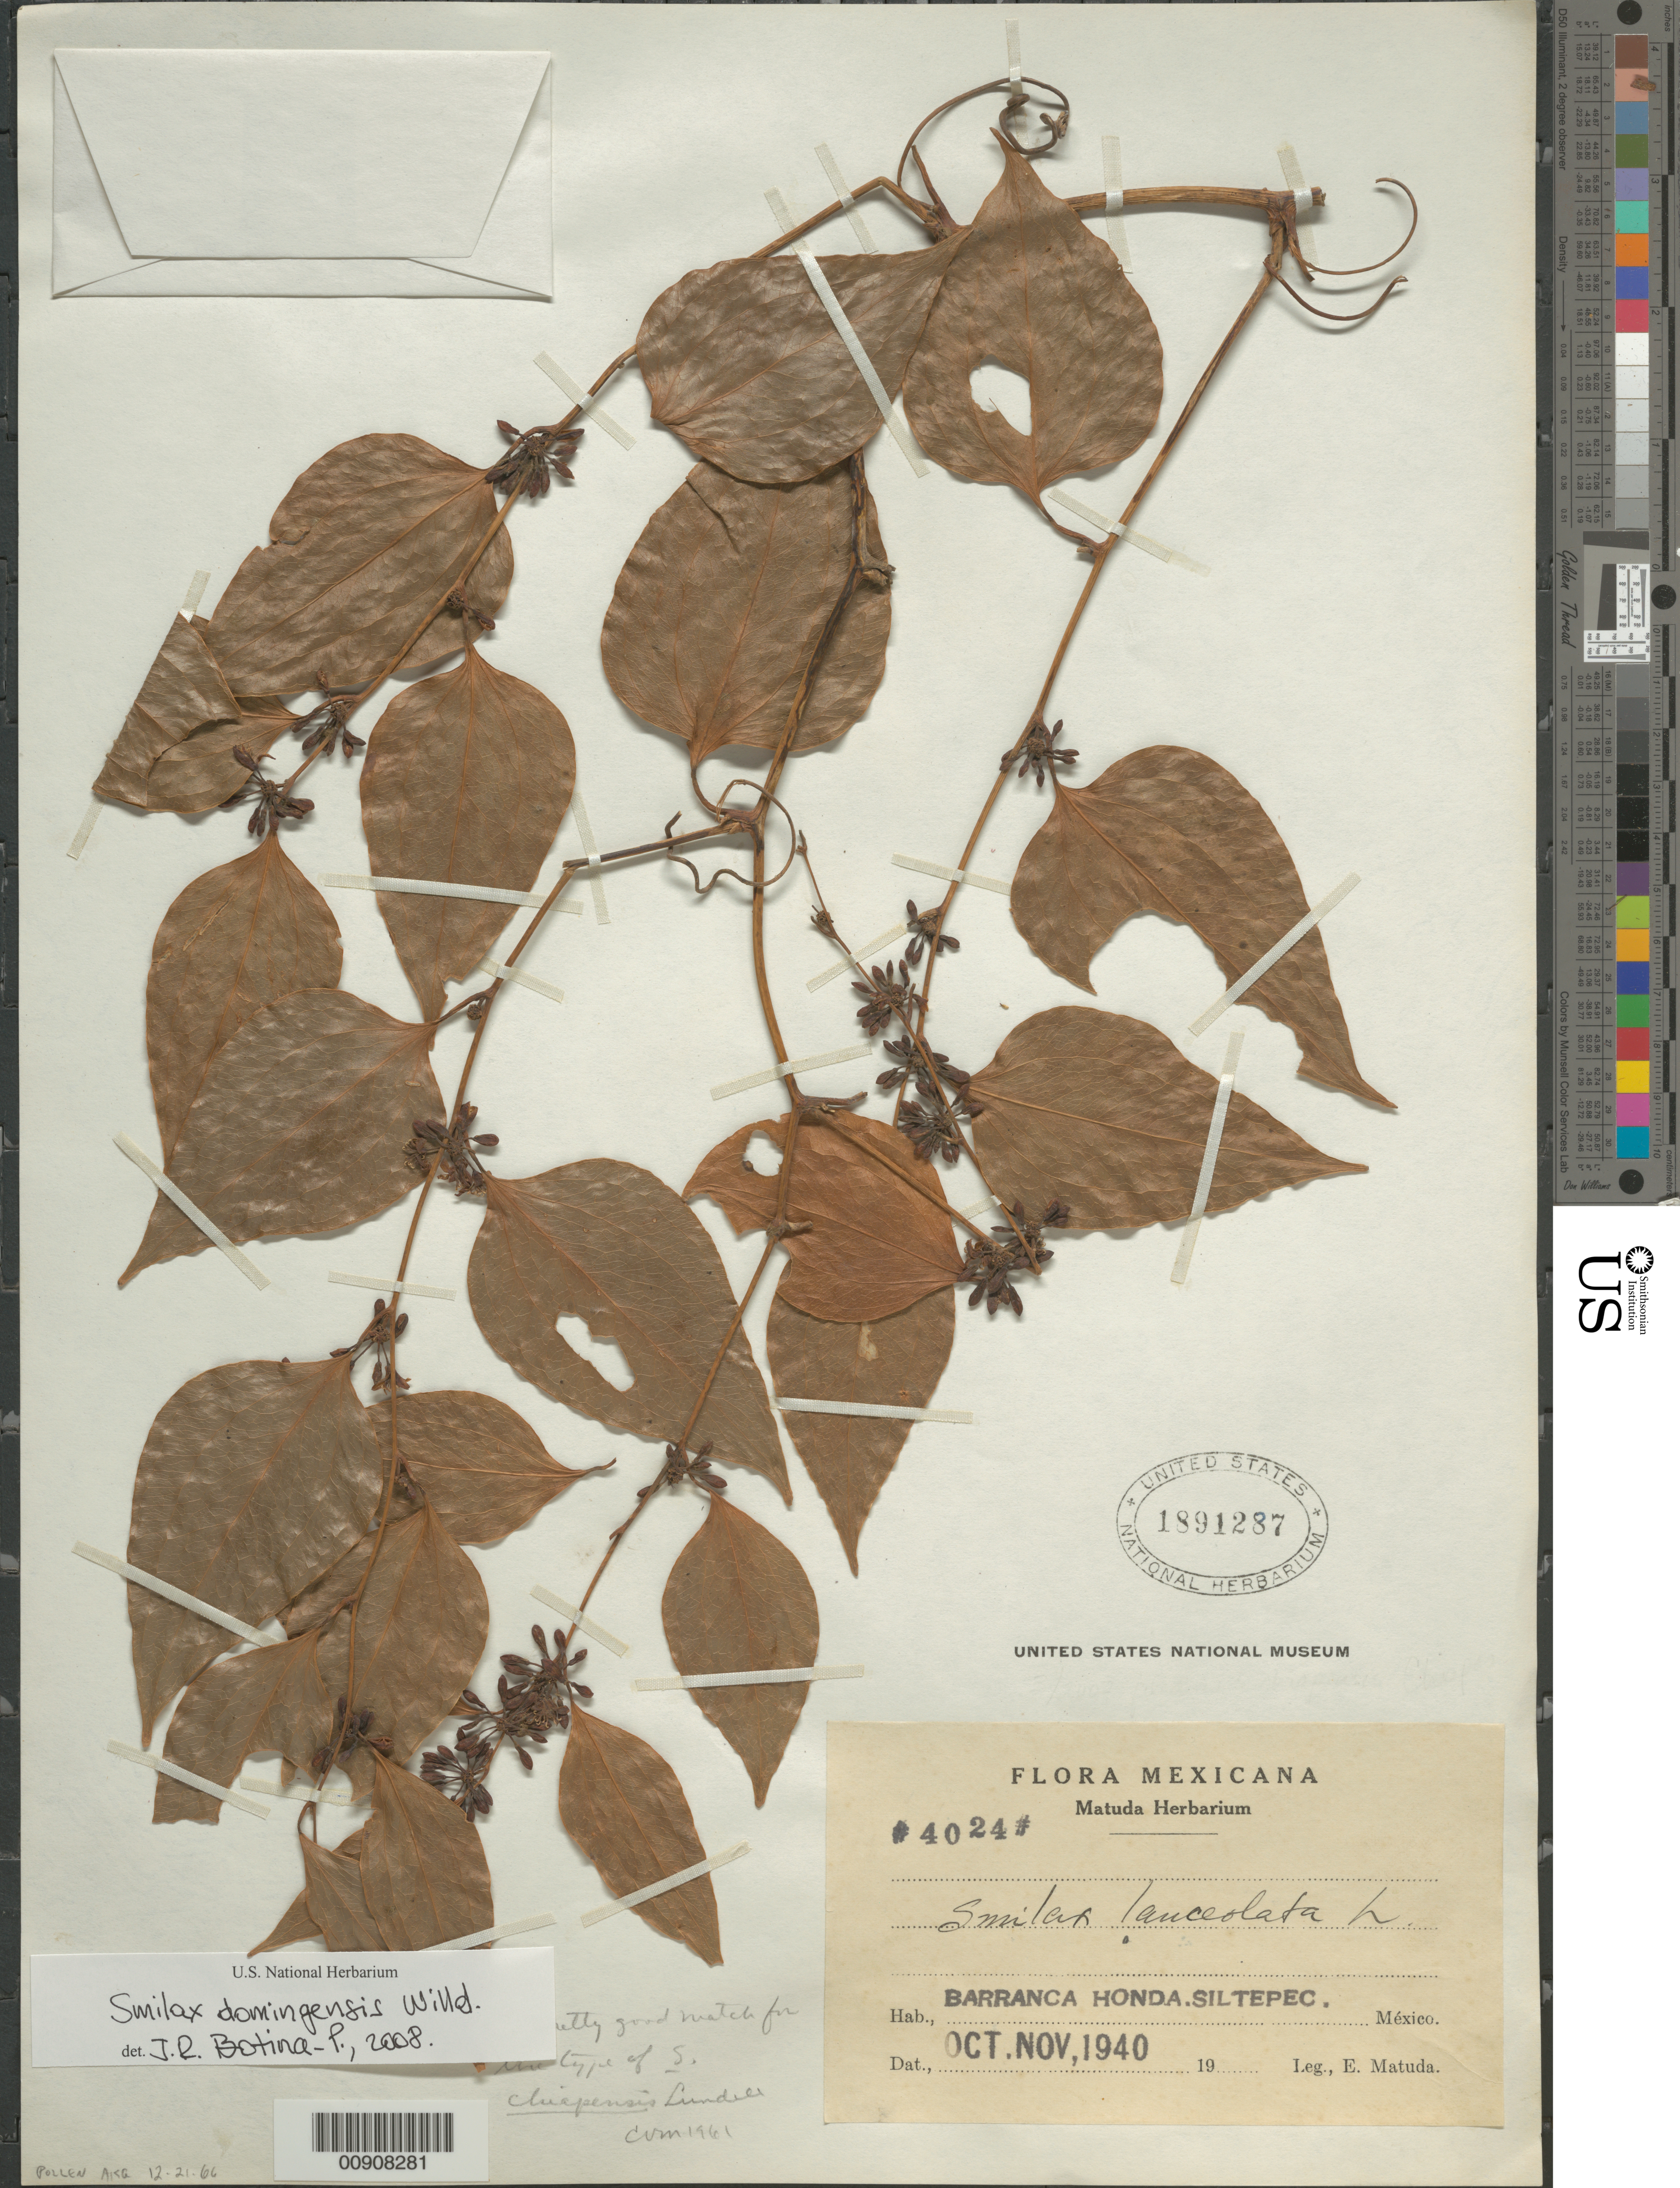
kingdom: Plantae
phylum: Tracheophyta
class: Liliopsida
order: Liliales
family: Smilacaceae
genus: Smilax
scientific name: Smilax chiapensis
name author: Lundell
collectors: E. Matuda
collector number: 4024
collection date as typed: Oct 1940 to -- Nov 1940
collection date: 1940-10/1940-11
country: Mexico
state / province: Chiapas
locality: Barranca Honda, Siltepec.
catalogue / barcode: US 1891287